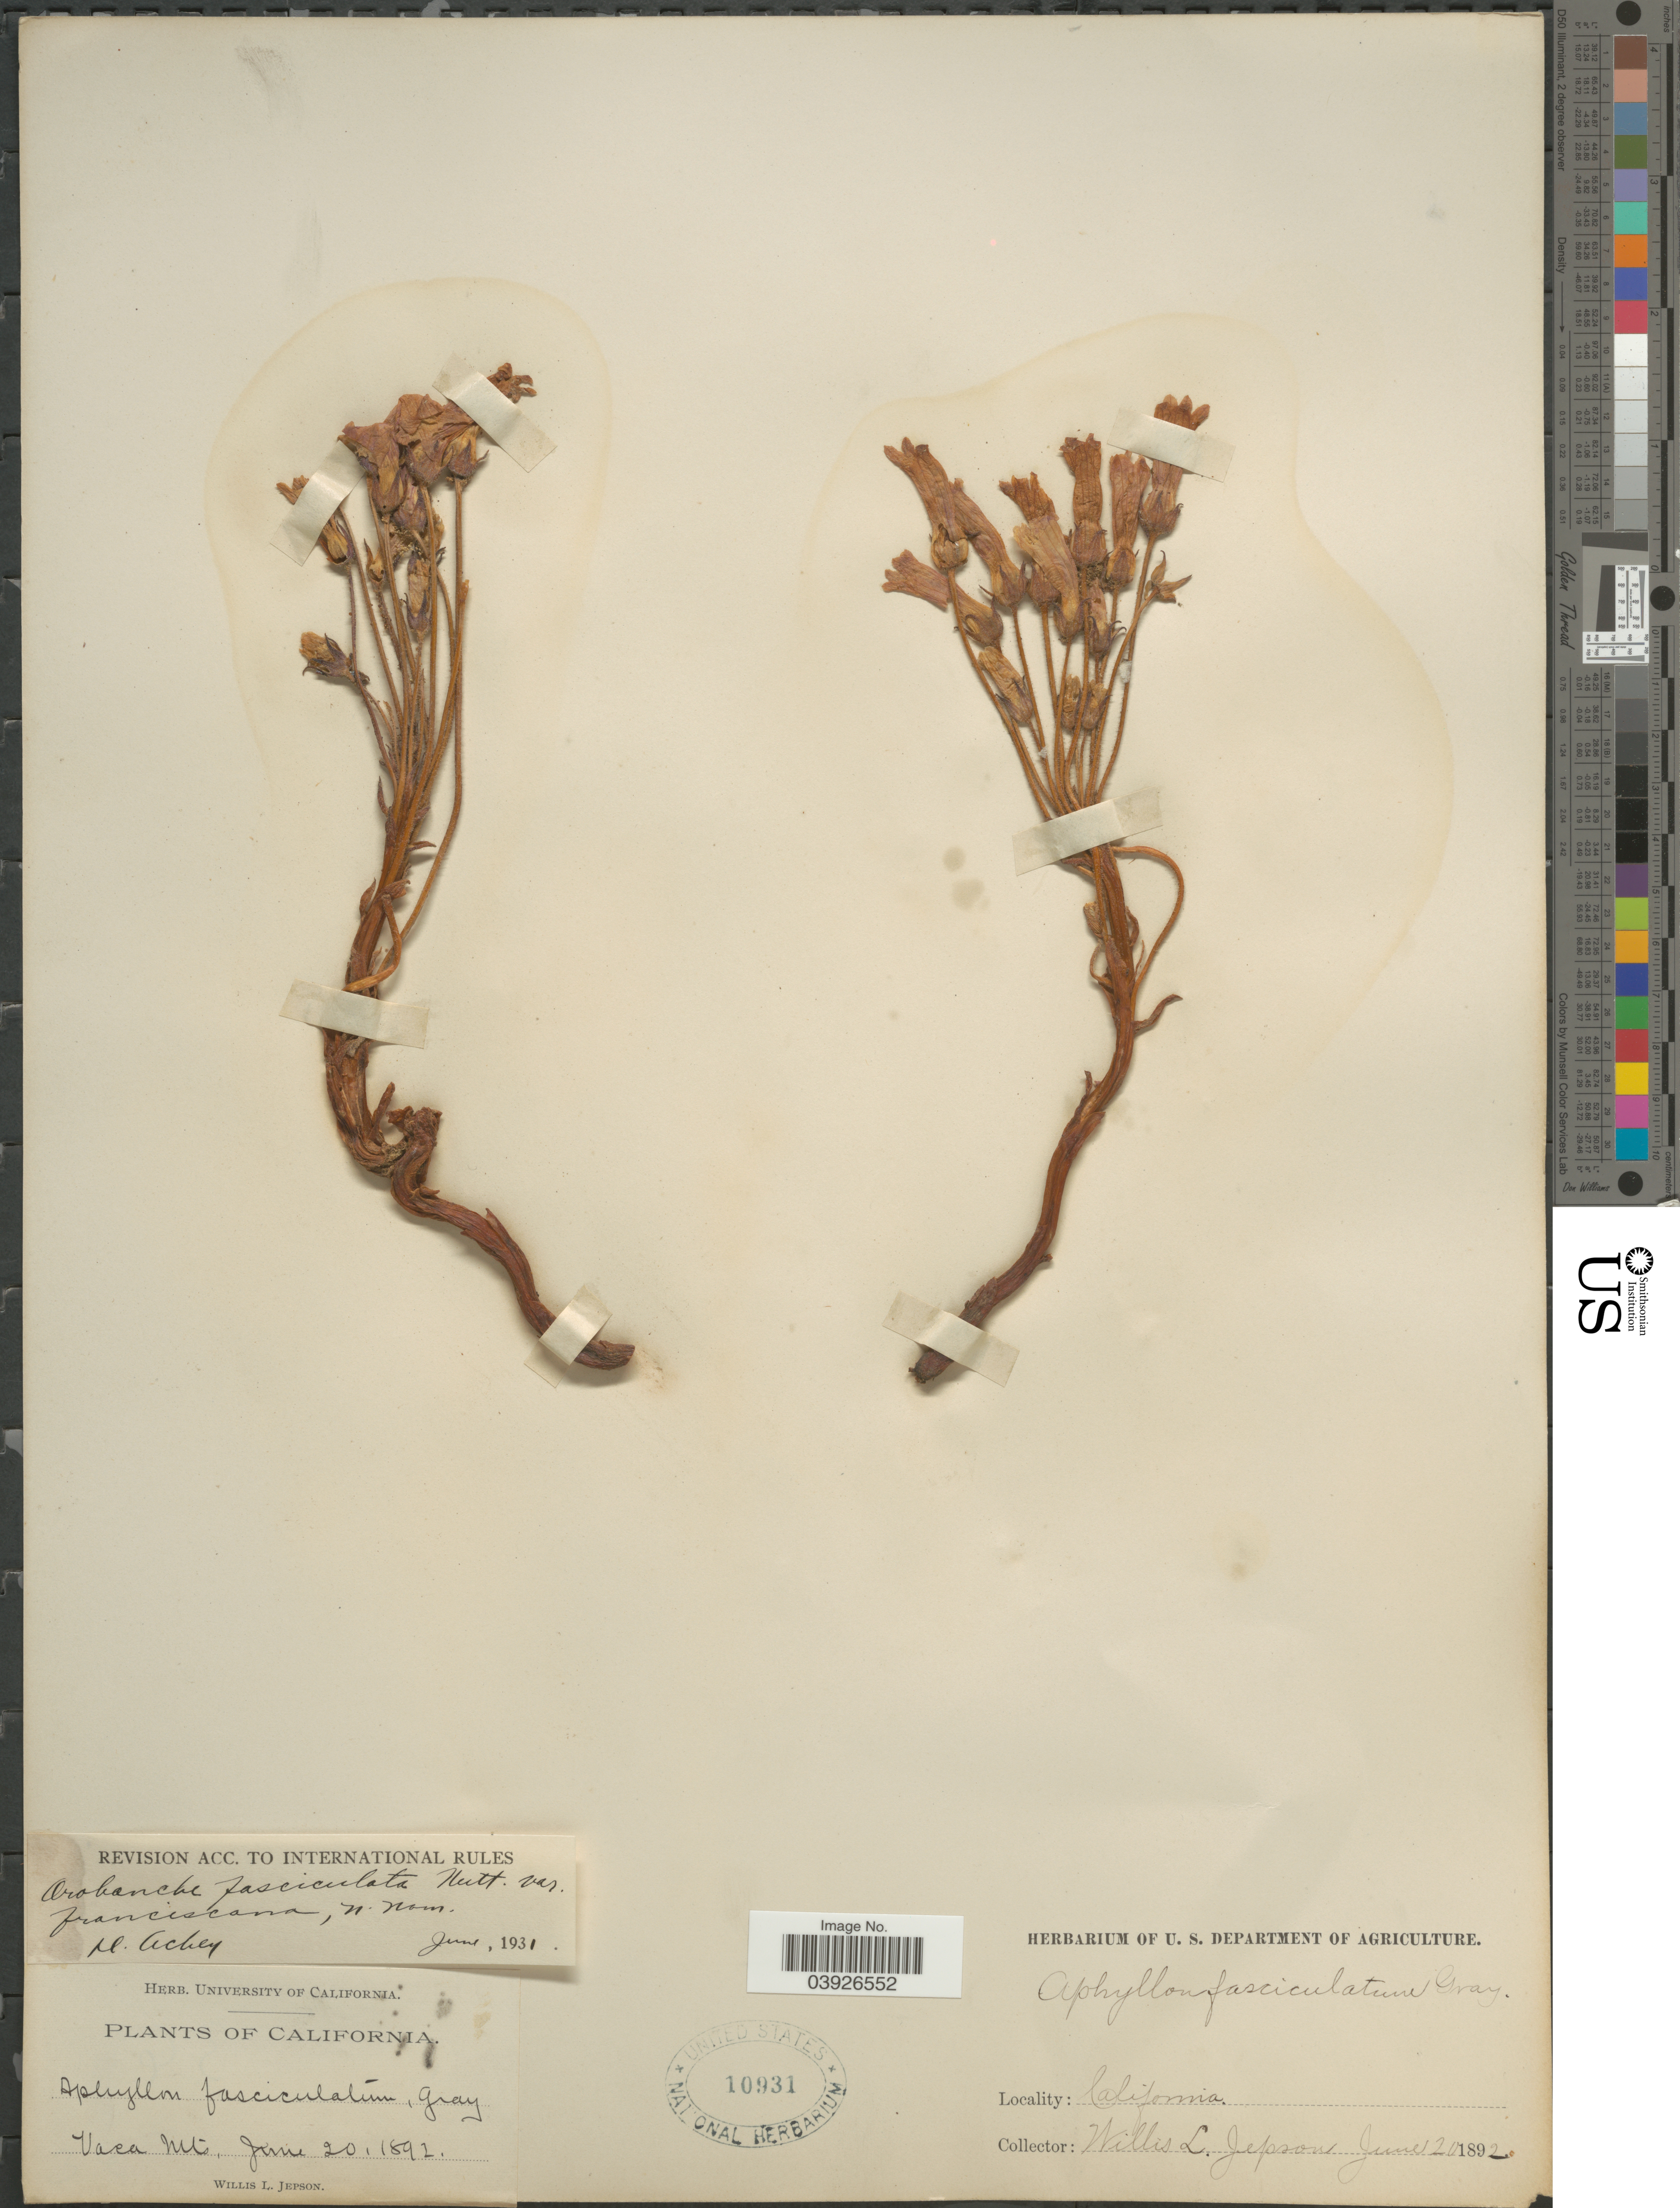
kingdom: Plantae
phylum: Tracheophyta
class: Magnoliopsida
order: Lamiales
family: Orobanchaceae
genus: Aphyllon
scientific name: Aphyllon fasciculatum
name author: (Nutt.) Torr. & A. Gray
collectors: W. L. Jepson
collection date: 1892-06-20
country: United States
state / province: California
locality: Vaca Mts.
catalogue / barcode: US 10931